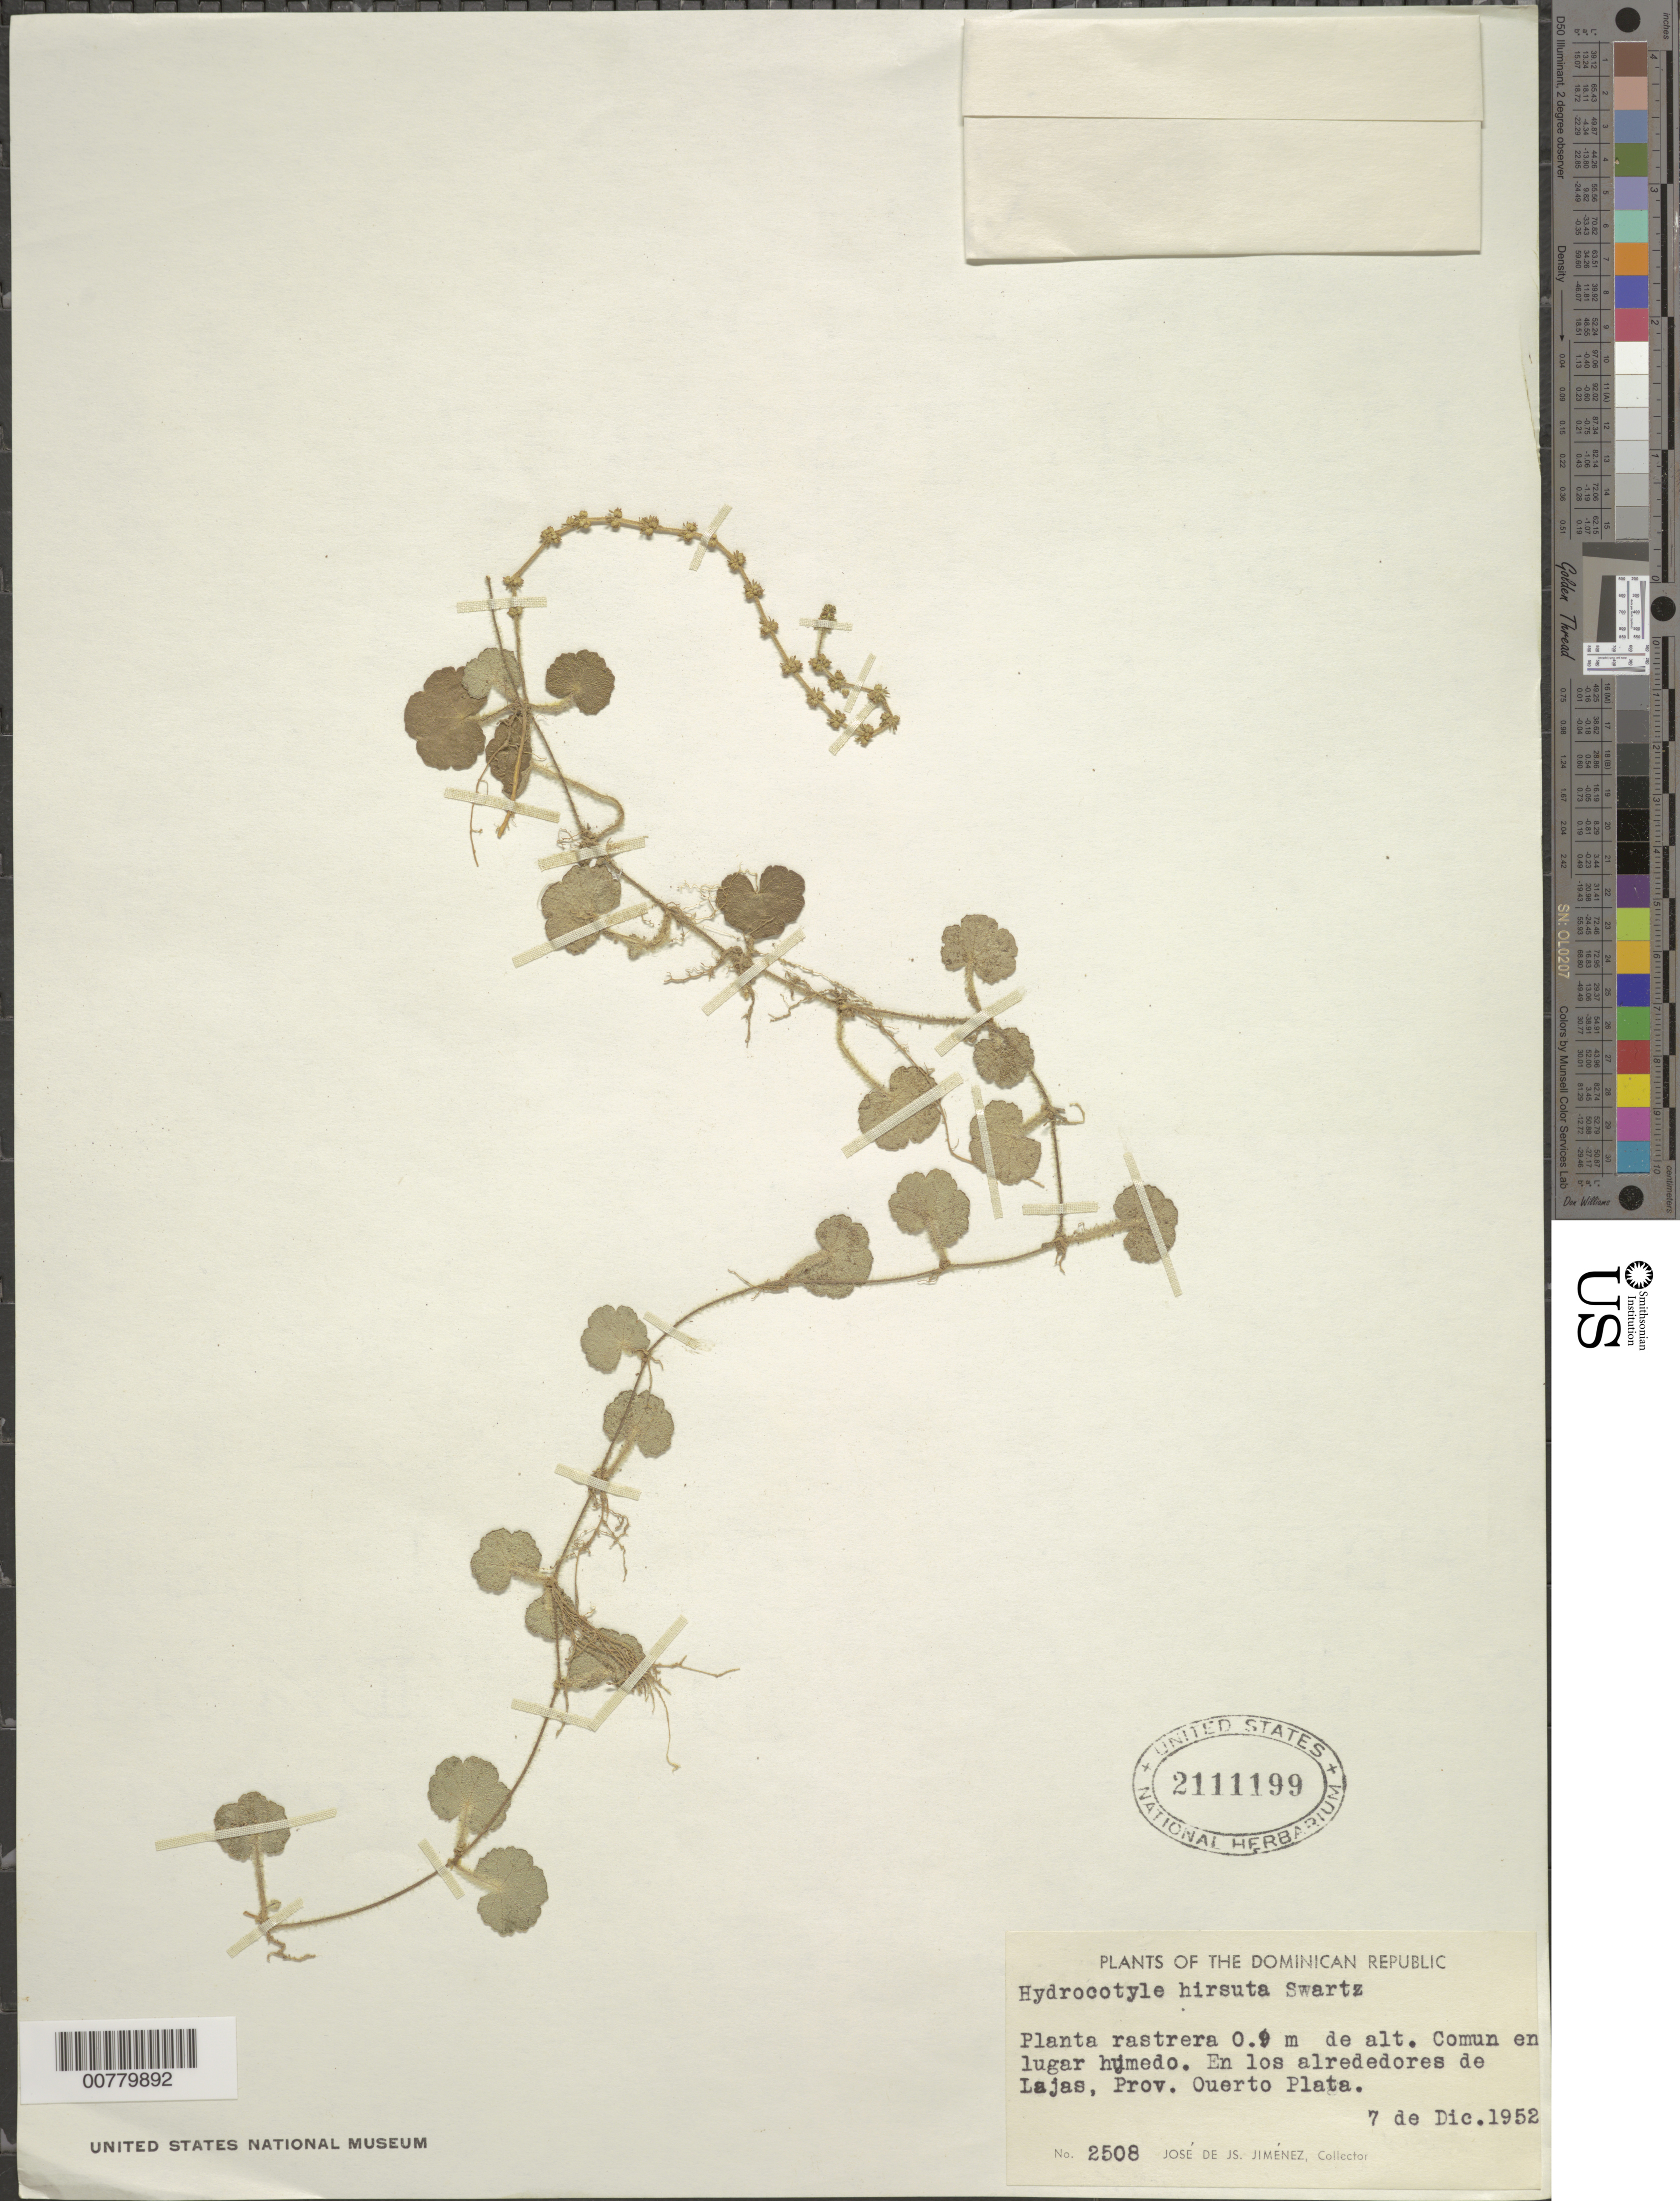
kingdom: Plantae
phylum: Tracheophyta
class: Magnoliopsida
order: Apiales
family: Araliaceae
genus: Hydrocotyle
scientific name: Hydrocotyle hirsuta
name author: Sw.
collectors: J. J. Jiménez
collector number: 2508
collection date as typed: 07 Dec 1952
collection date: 1952-12-07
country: Dominican Republic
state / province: Puerto Plata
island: Hispaniola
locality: Lajas surroundings.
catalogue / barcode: US 2111199